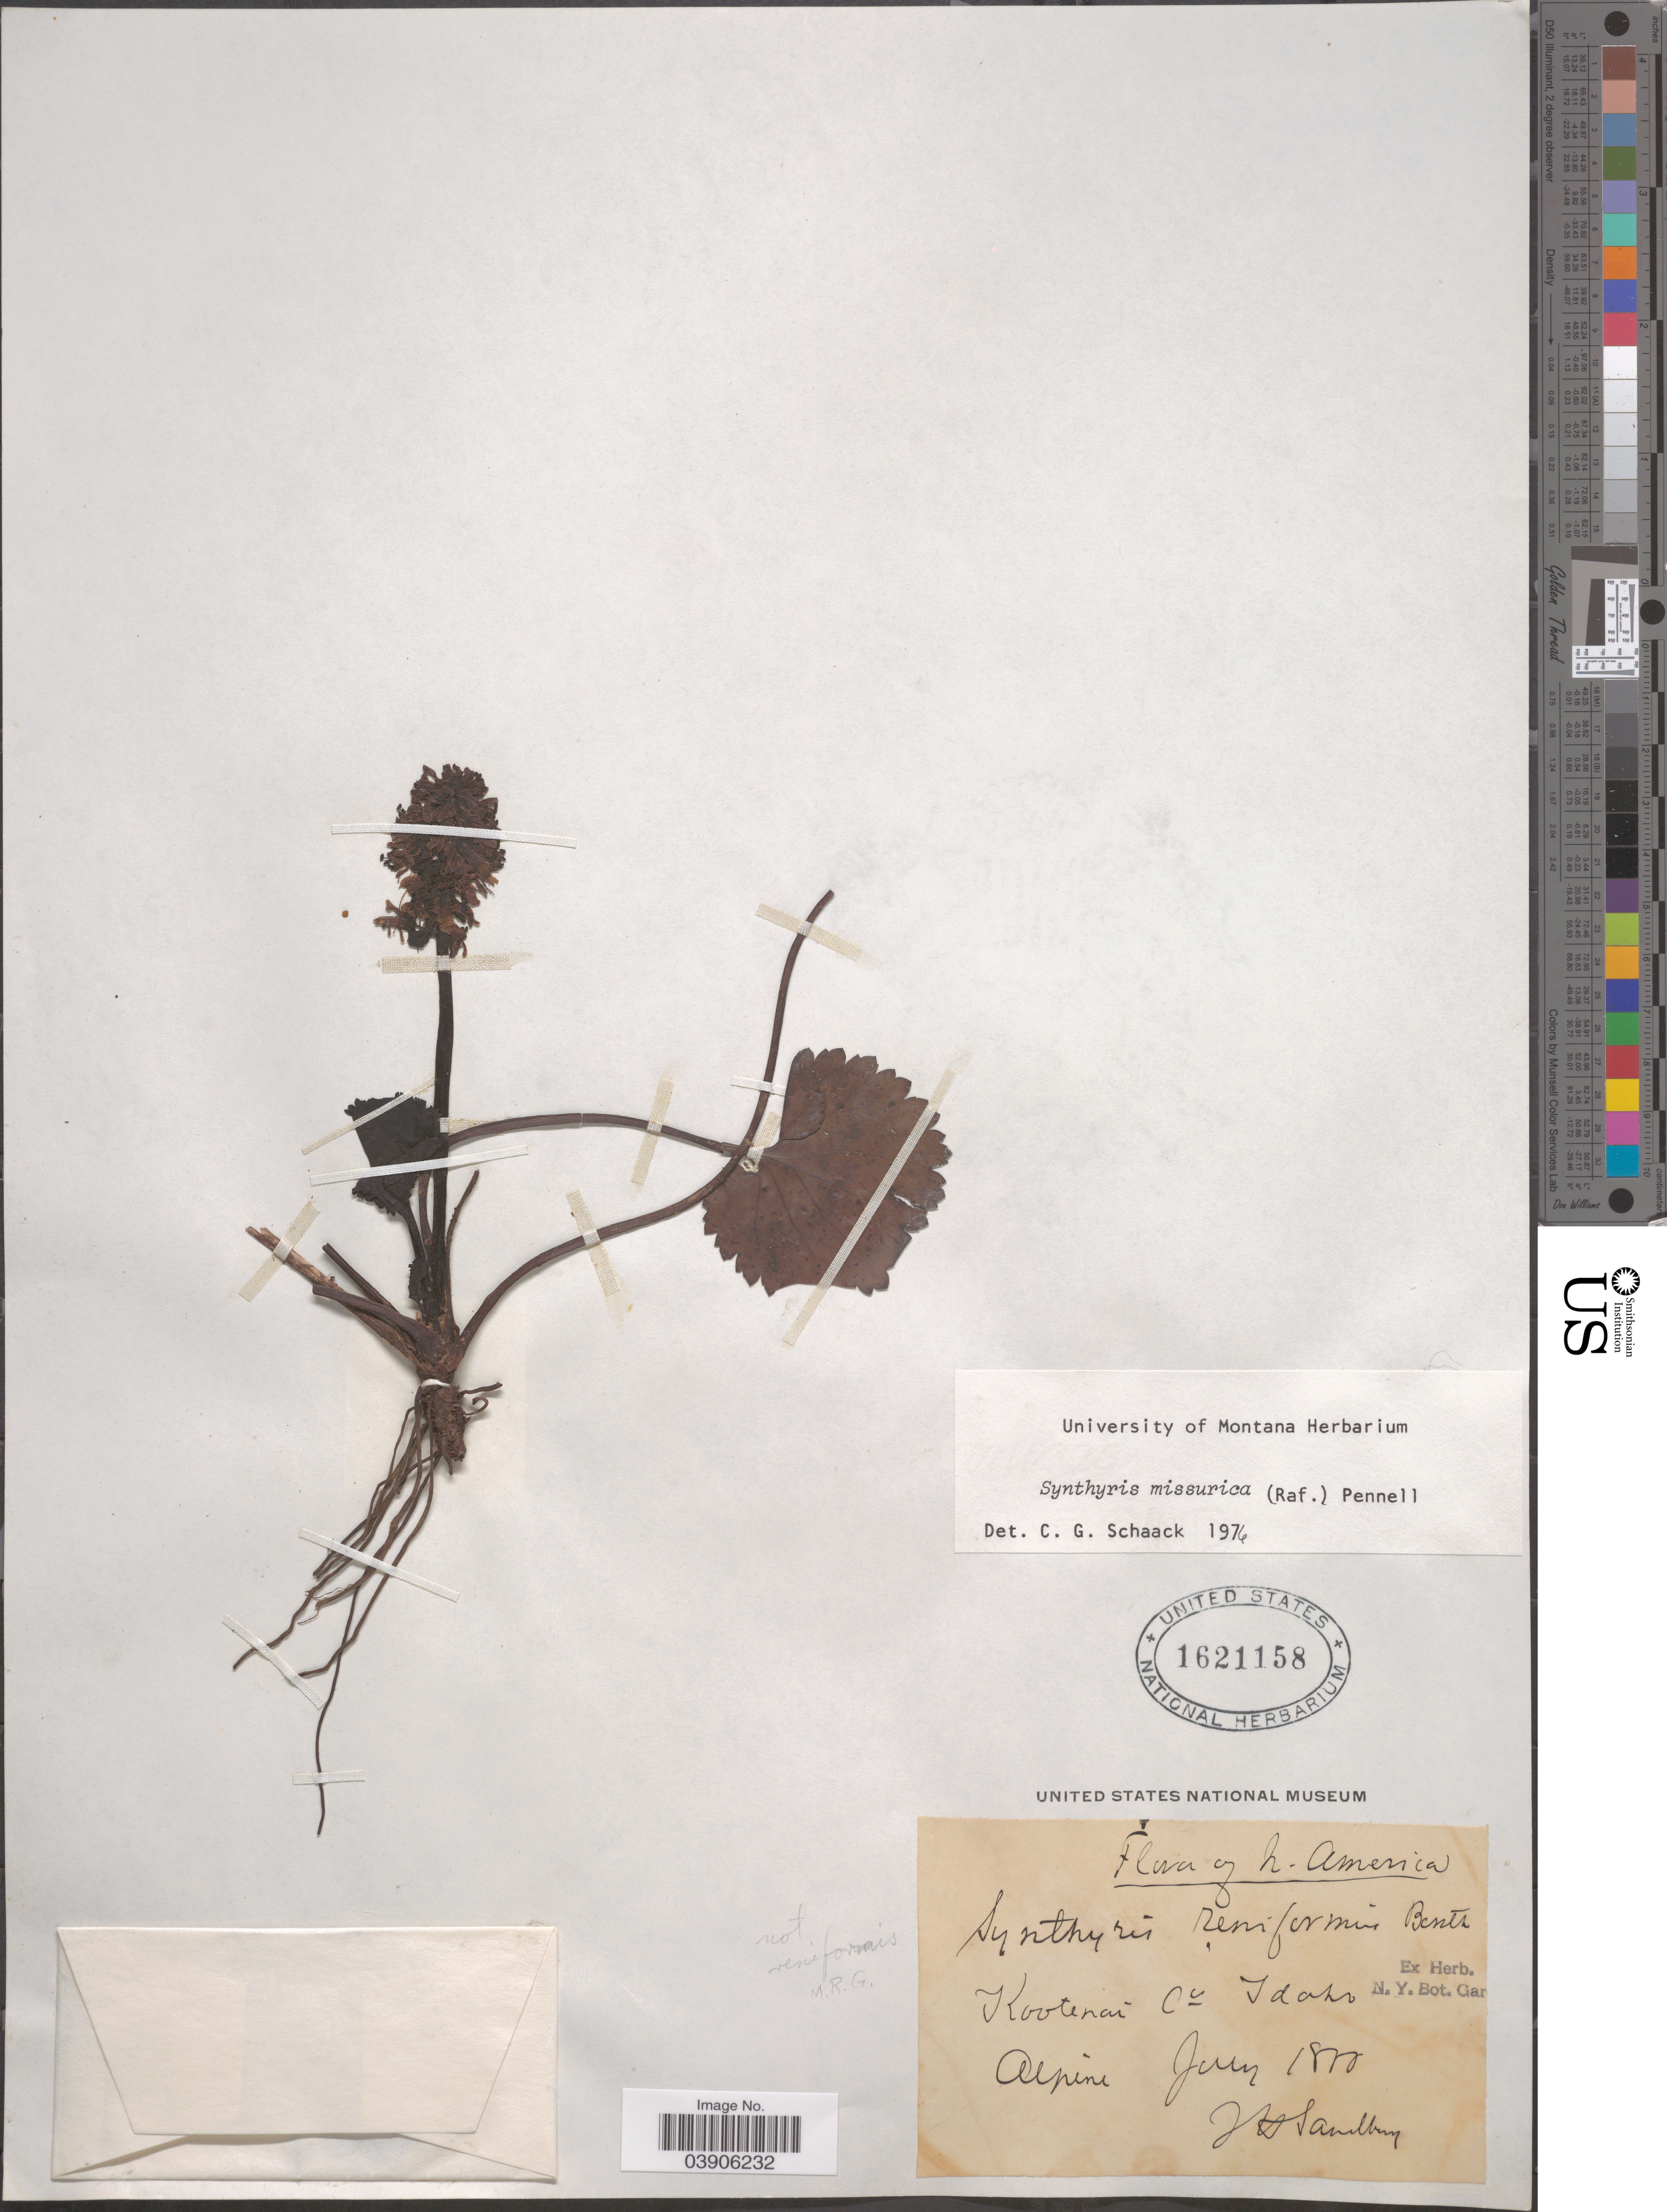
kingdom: Plantae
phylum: Tracheophyta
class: Magnoliopsida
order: Lamiales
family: Plantaginaceae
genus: Synthyris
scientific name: Synthyris missurica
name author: (Raf.) Pennell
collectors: J. H. Sandberg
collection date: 1880-06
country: United States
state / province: Idaho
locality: N. America. Kootenai Co.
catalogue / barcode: US 1621158